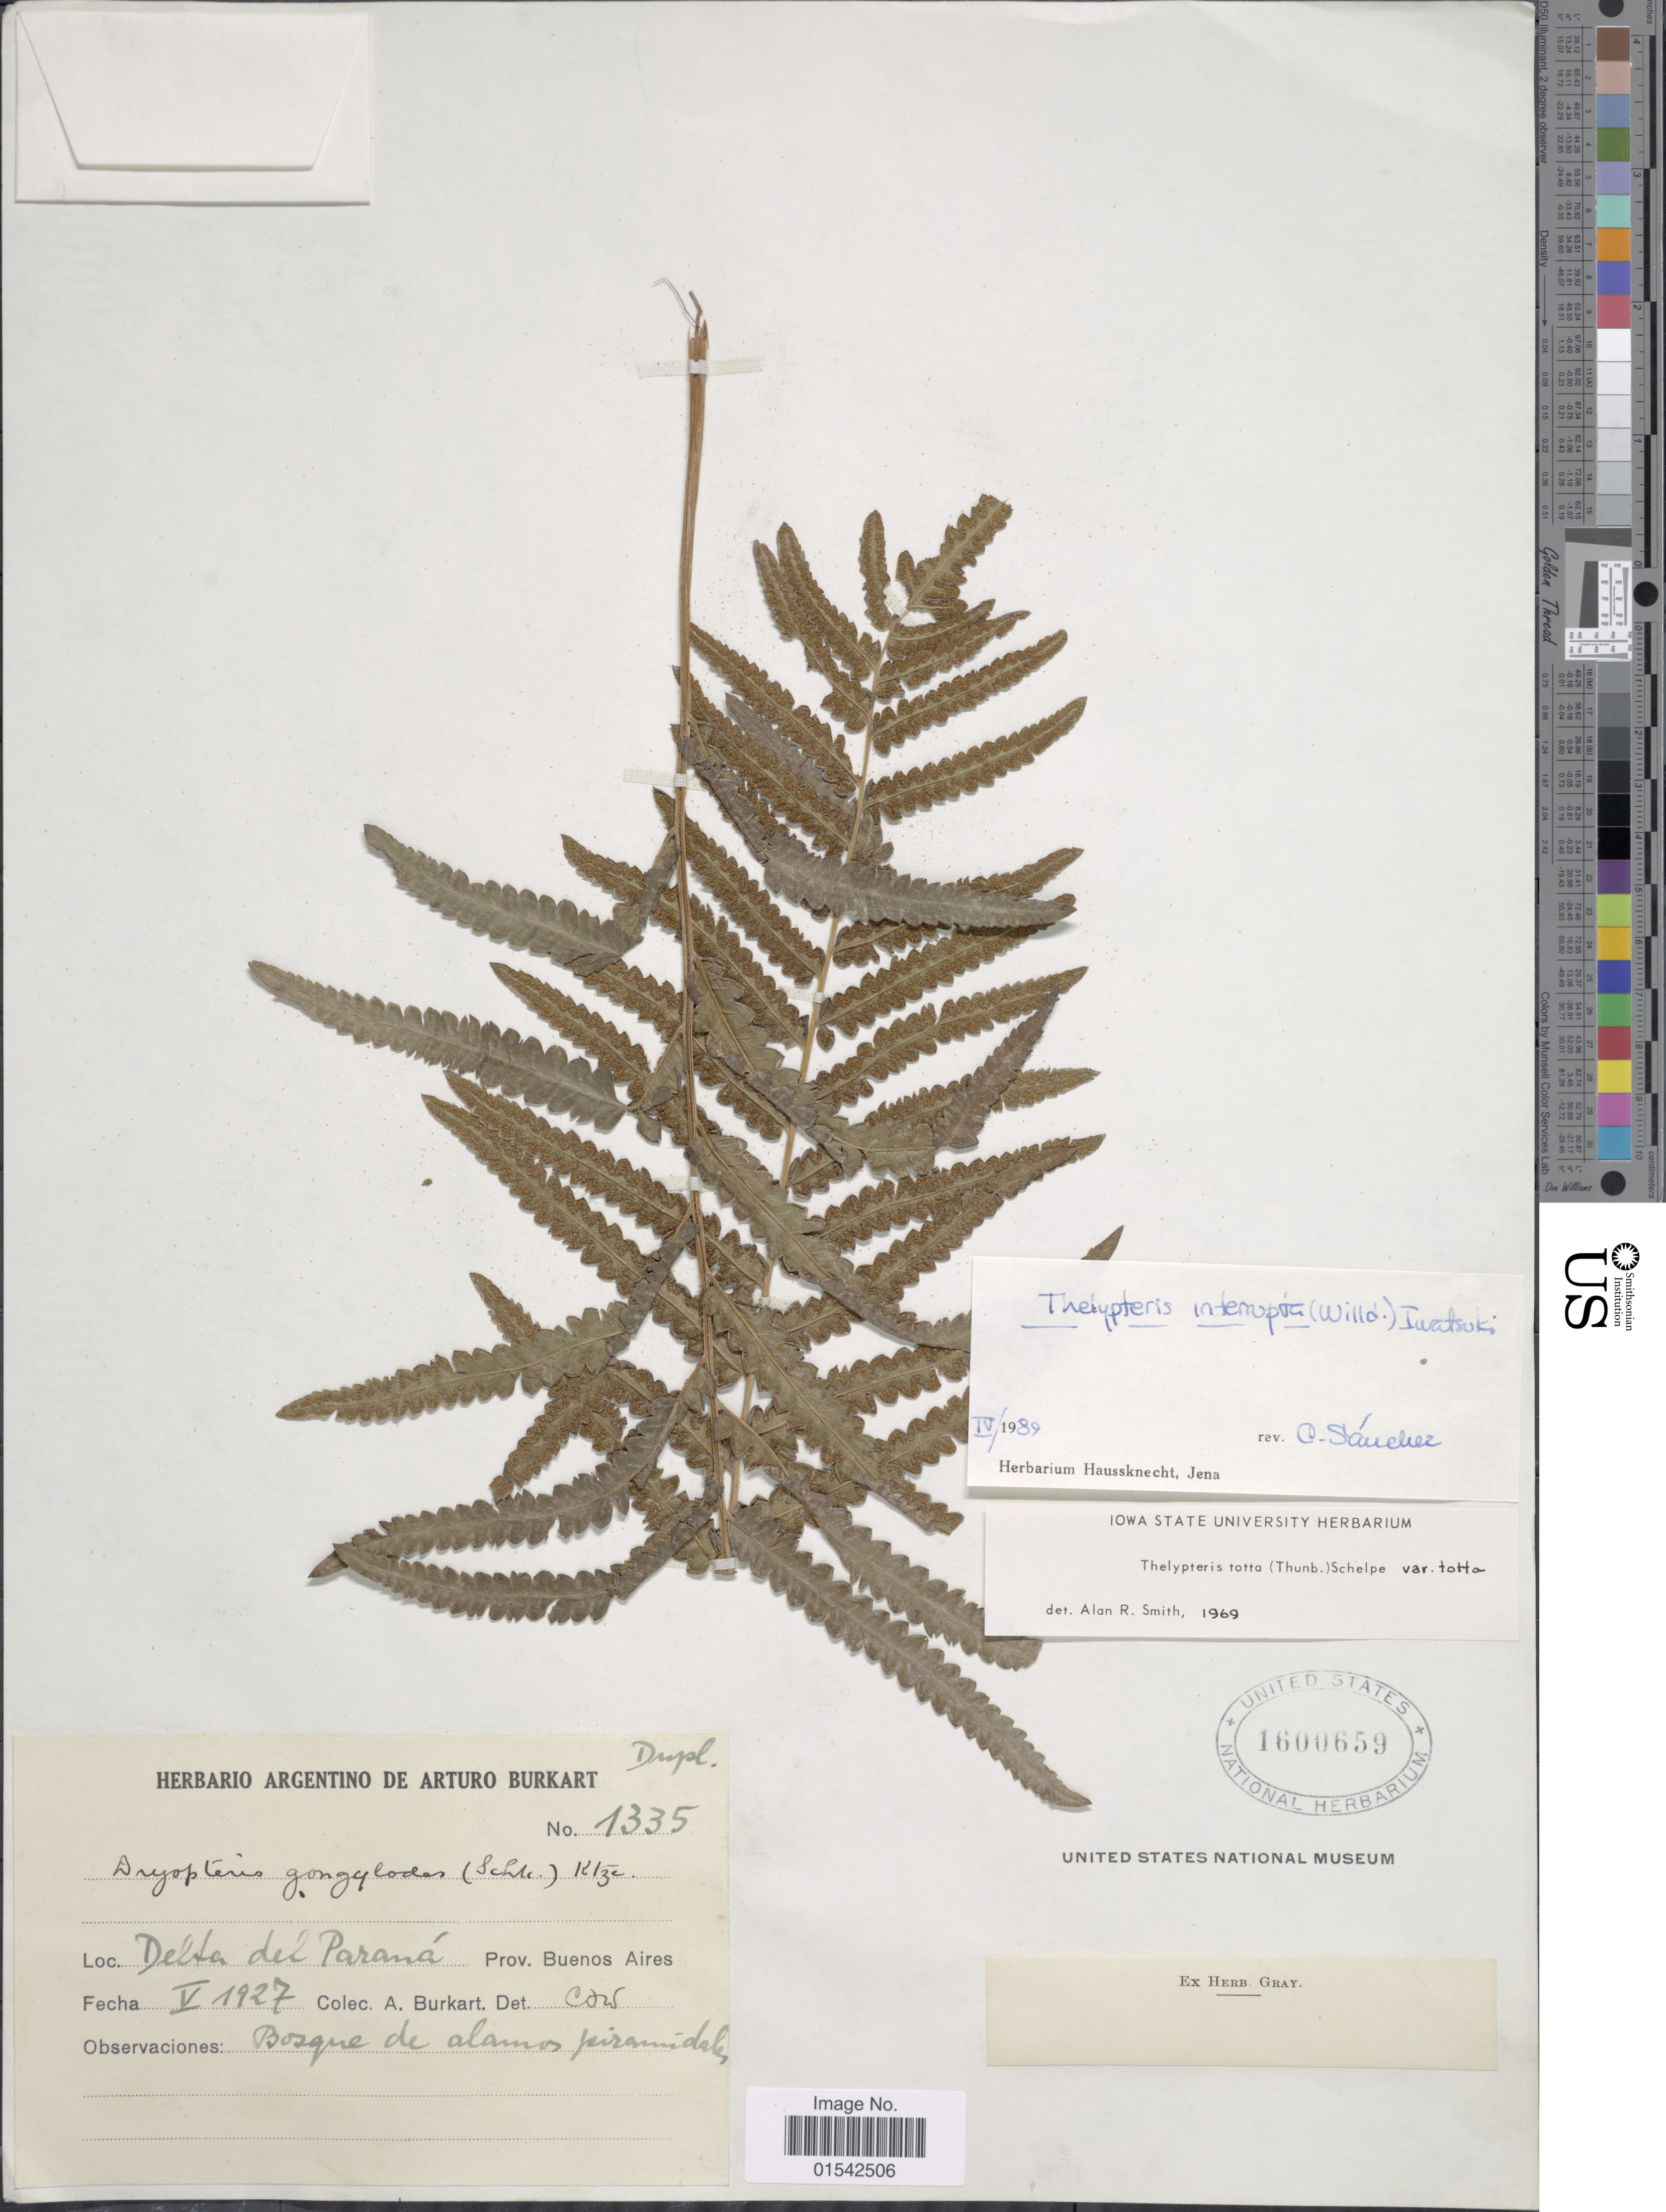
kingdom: Plantae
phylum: Tracheophyta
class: Polypodiopsida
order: Polypodiales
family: Thelypteridaceae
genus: Cyclosorus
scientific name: Cyclosorus interruptus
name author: (Willd.) H. Itô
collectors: A. E. Burkart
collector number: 1335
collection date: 1927-05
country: Argentina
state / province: Buenos Aires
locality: Delta del Paraná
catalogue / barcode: US 1600659